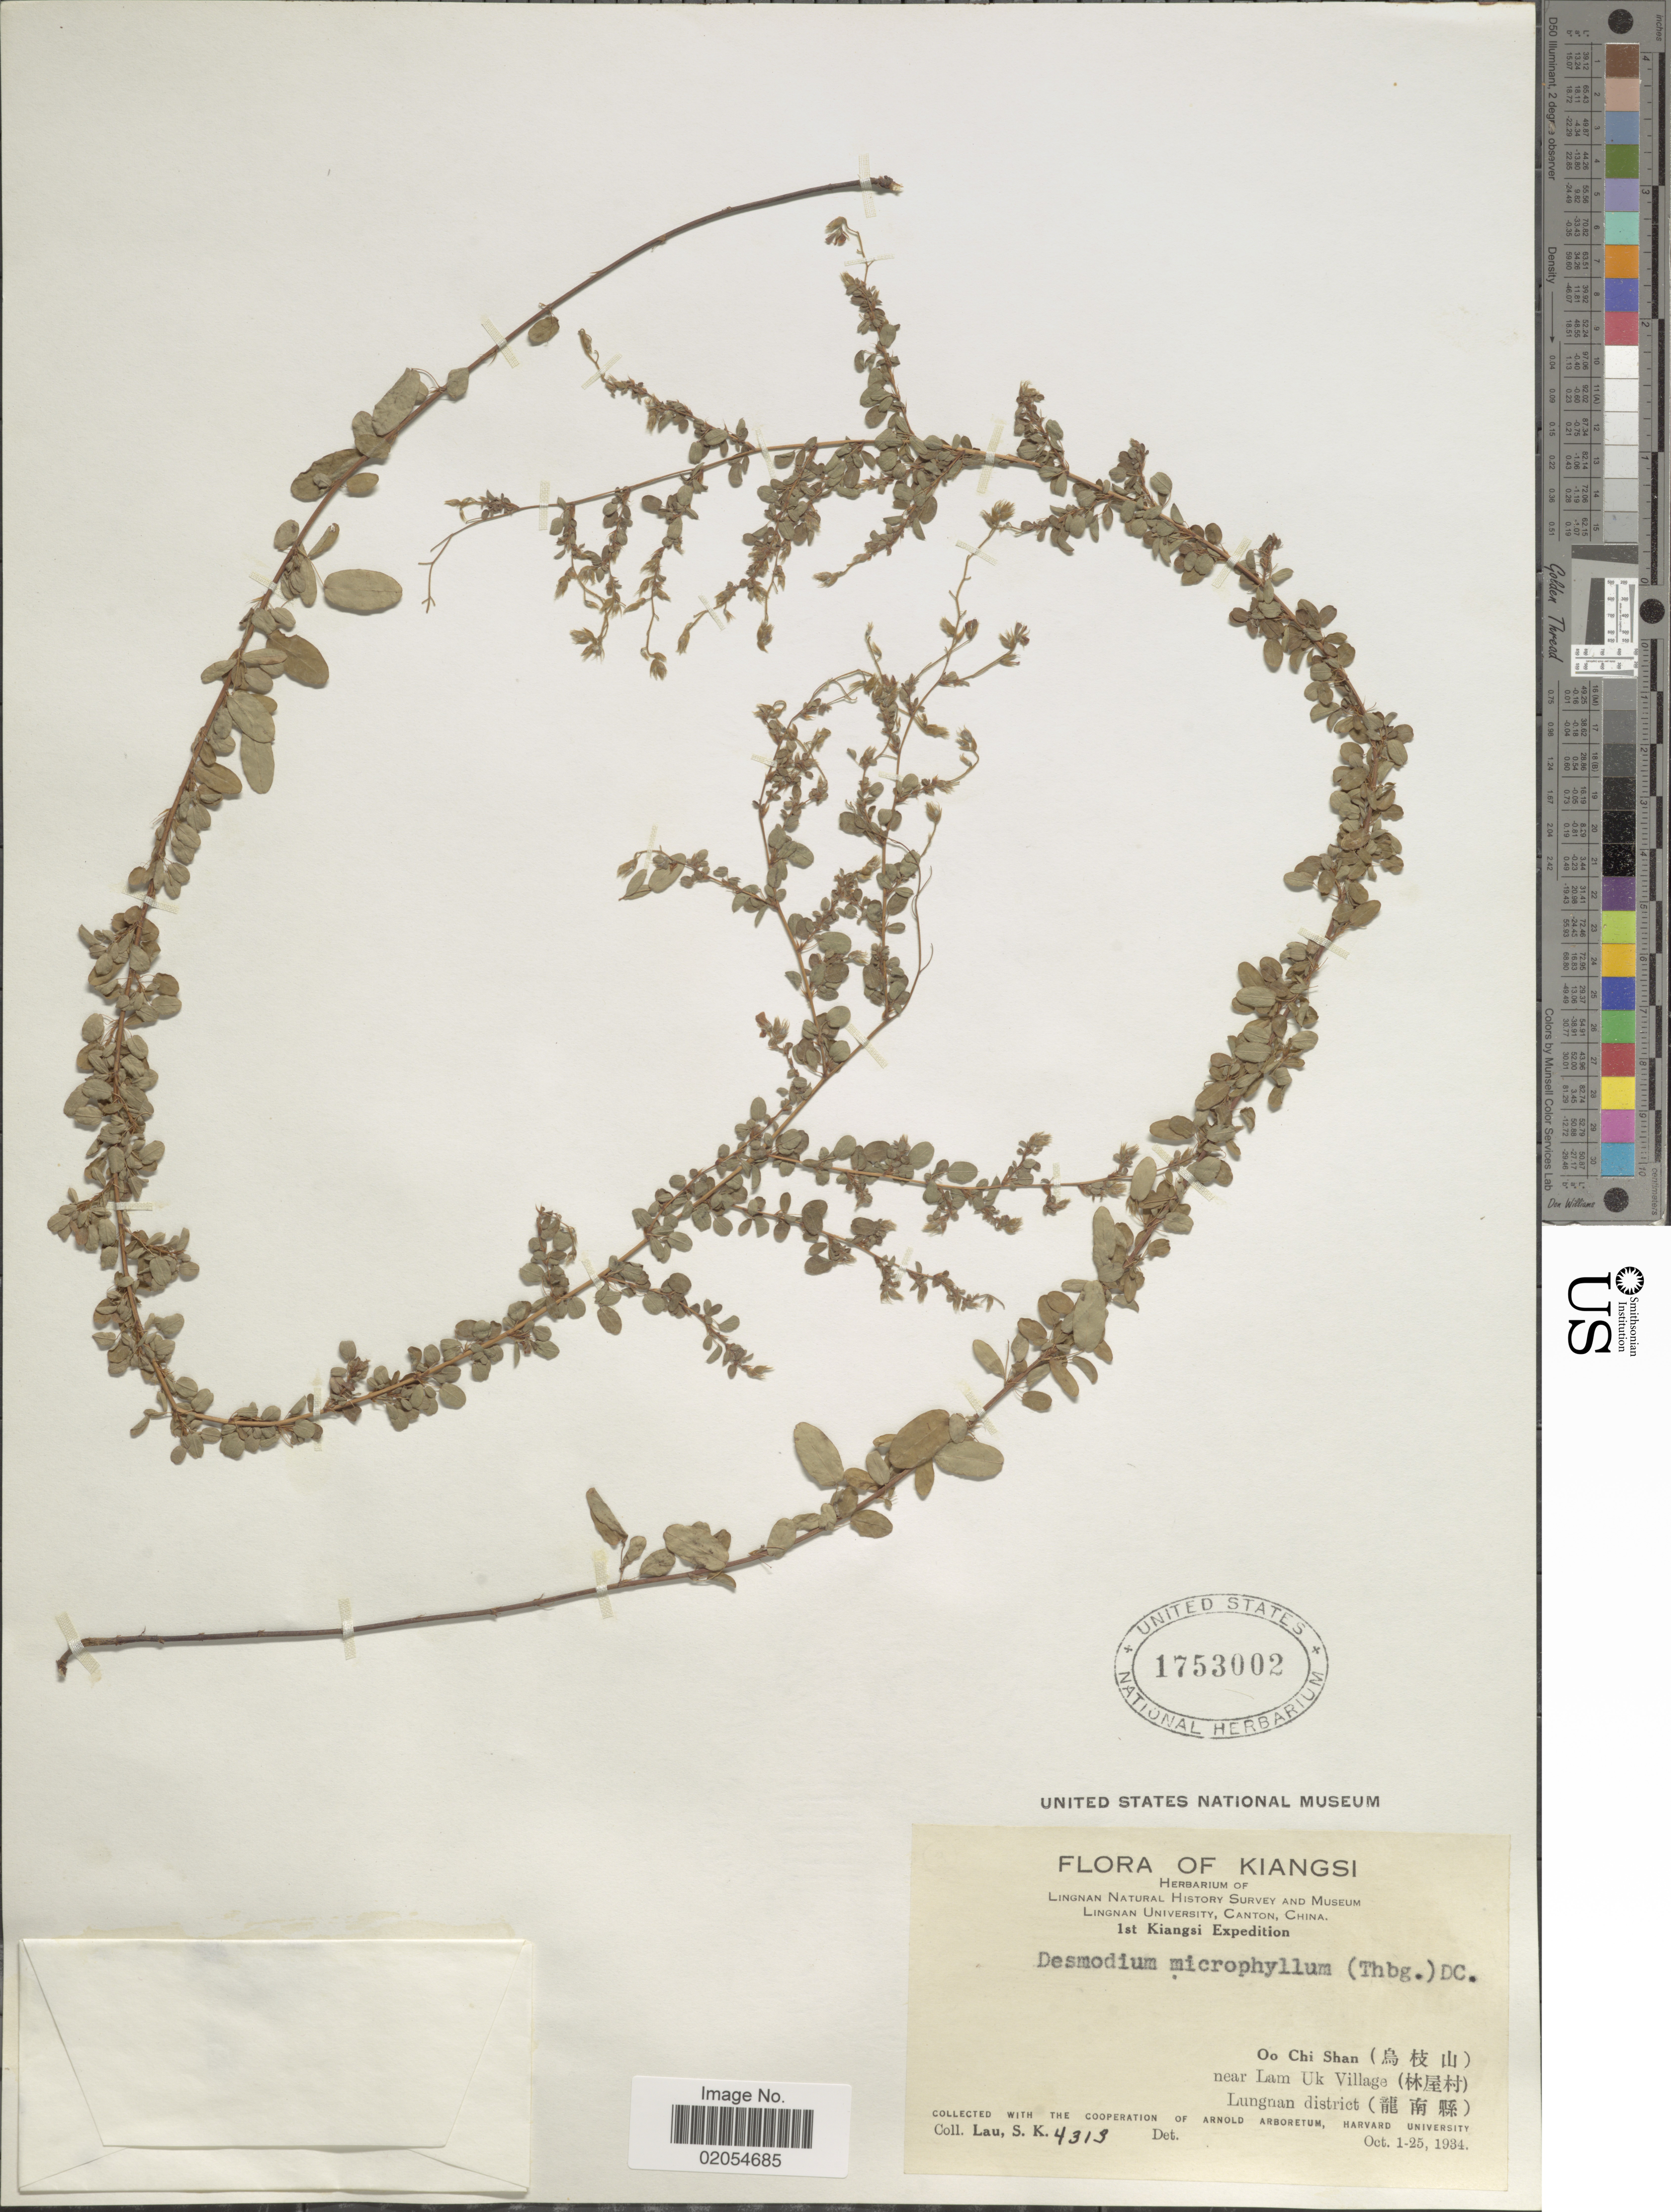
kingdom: Plantae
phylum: Tracheophyta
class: Magnoliopsida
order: Fabales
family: Fabaceae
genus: Leptodesmia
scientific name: Leptodesmia microphylla var. microphylla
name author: (Thunb.) H. Ohashi & K. Ohashi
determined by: Strong, Mark T., (BOT), Smithsonian Institution - National Museum of Natural History (UNITED STATES)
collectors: S. K. Lau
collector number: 4313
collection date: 1934-10-01/1934-10-25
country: China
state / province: Jiangxi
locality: Kiangsi. Oo Chi Shan. near Lam Uk Tung Village. Lungnan district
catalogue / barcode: US 1753002